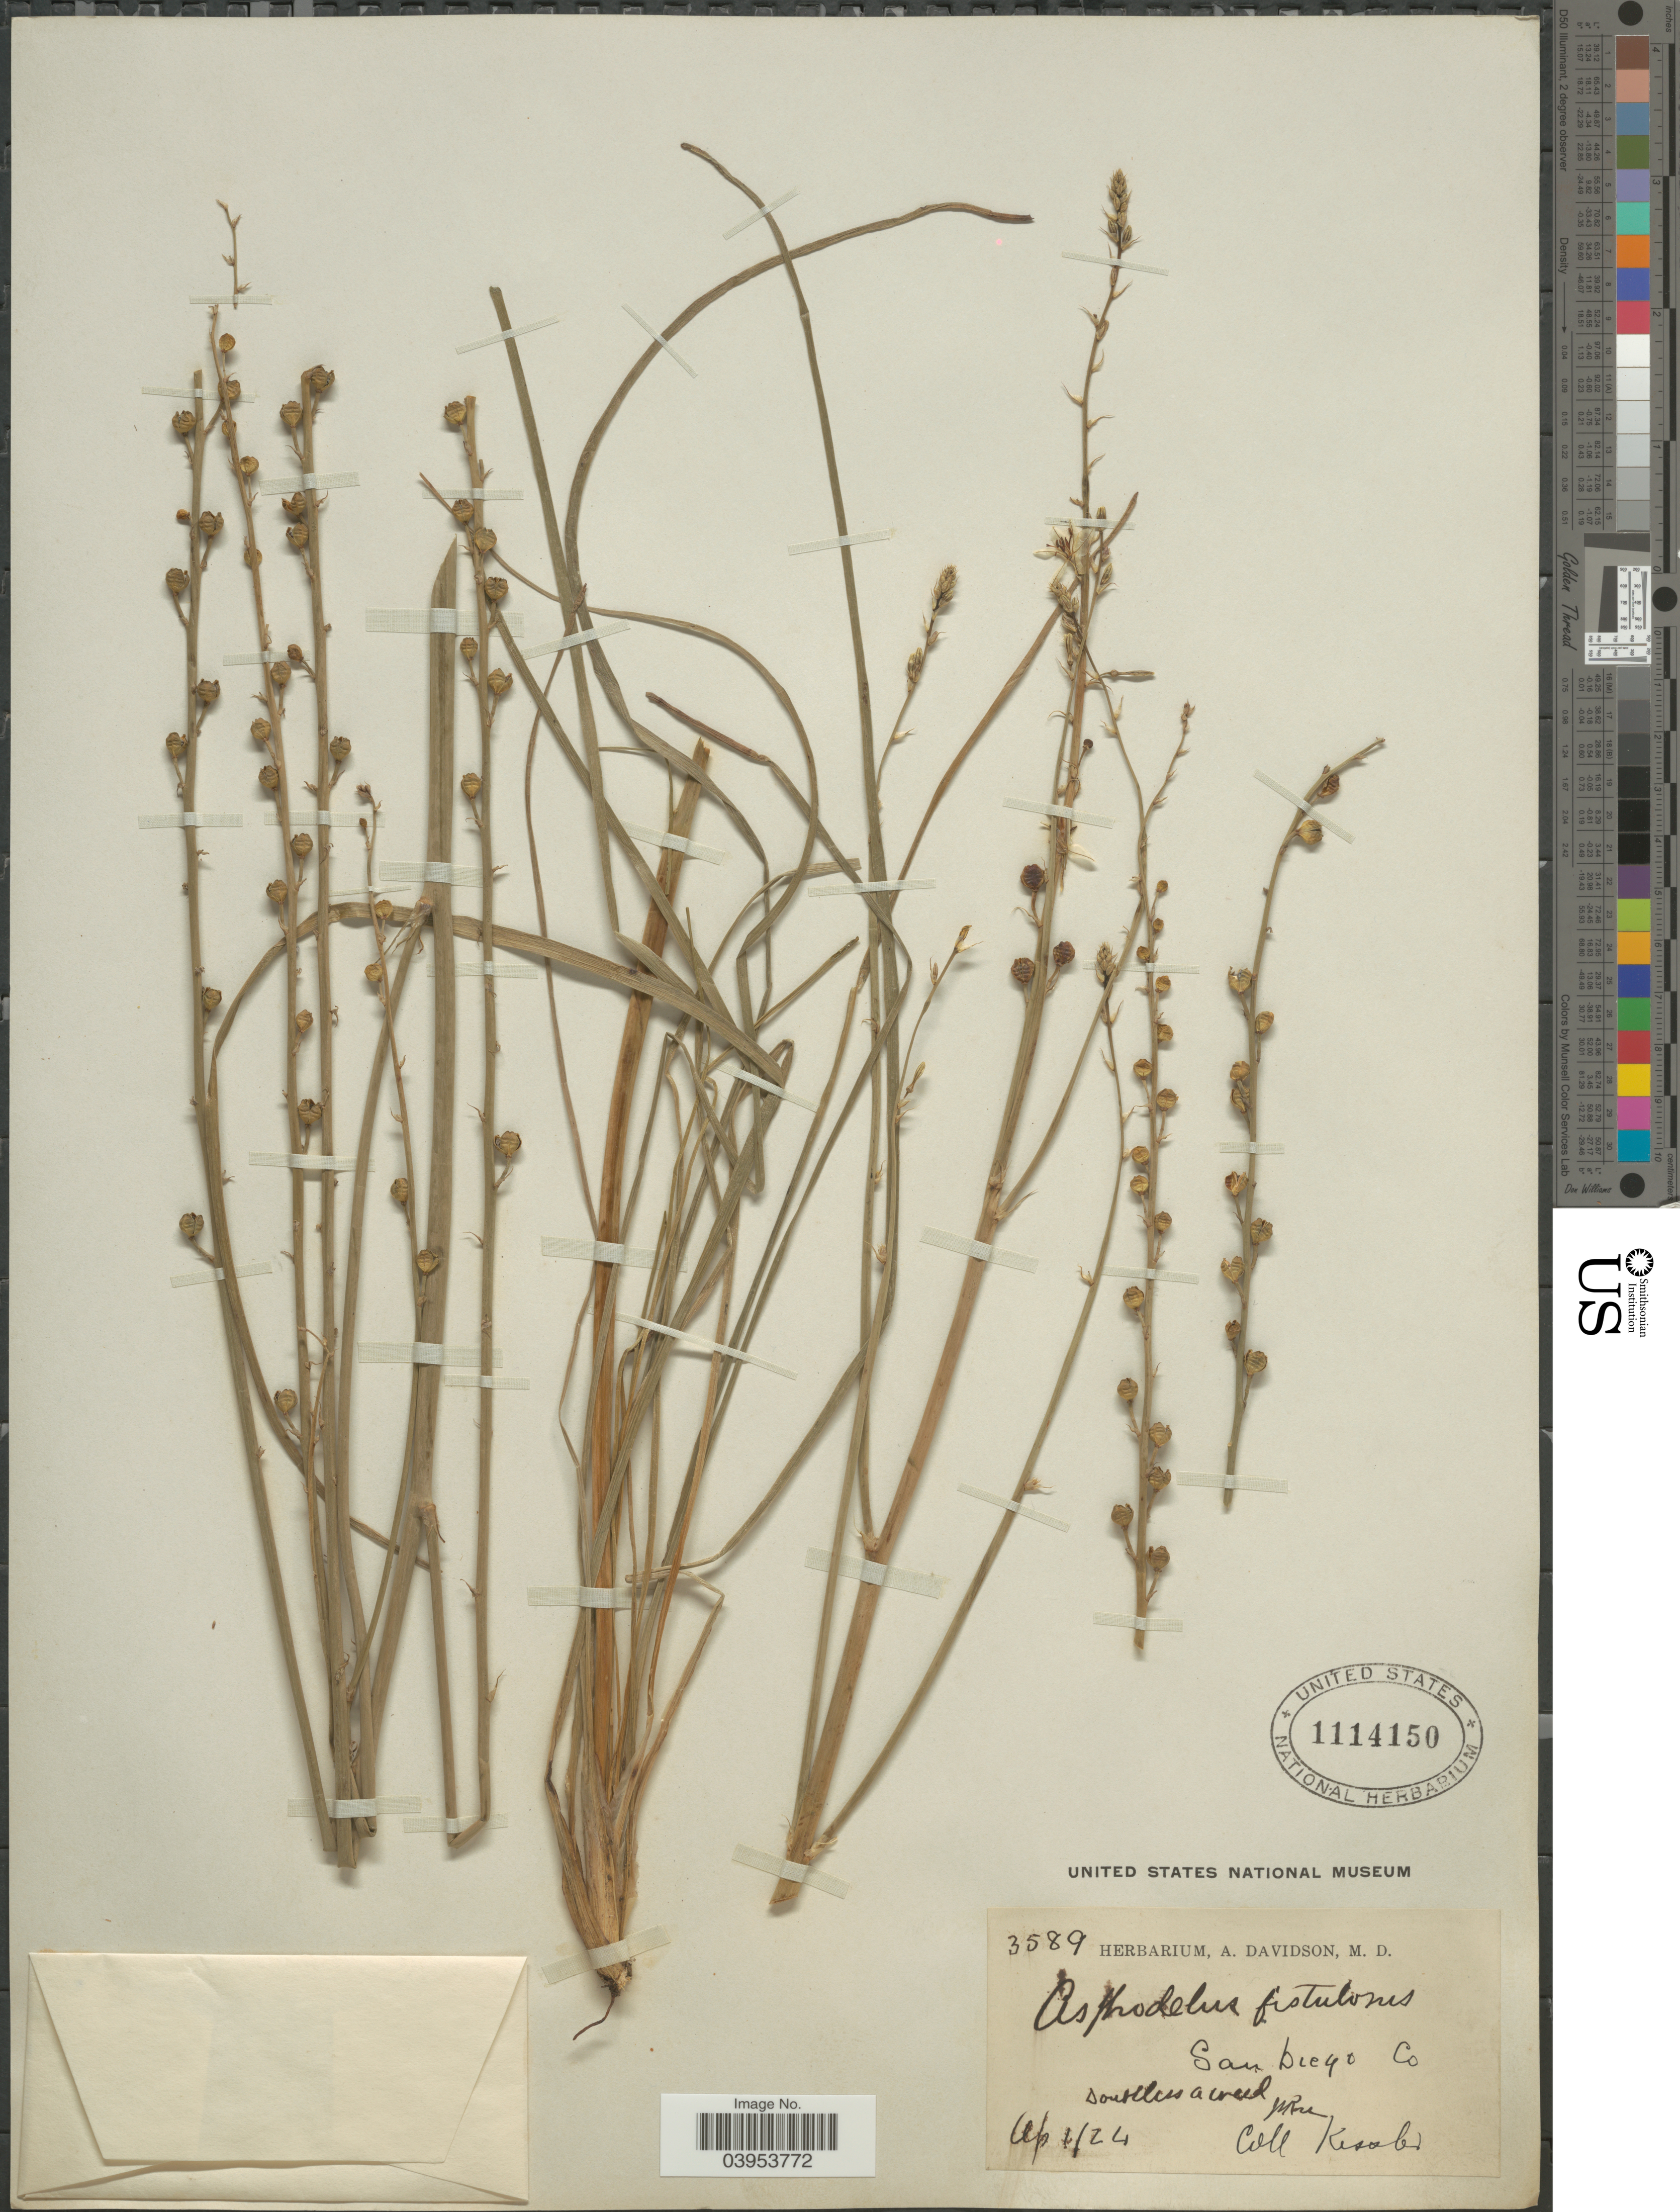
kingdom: Plantae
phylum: Tracheophyta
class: Liliopsida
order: Asparagales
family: Asphodelaceae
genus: Asphodelus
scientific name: Asphodelus fistulosus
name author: L.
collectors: J. N. Rose & -- Kessler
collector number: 3589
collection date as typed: Transcribed d/m/y: 1/4/24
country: United States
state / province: California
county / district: San Diego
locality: San Diego Co.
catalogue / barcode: US 1114150